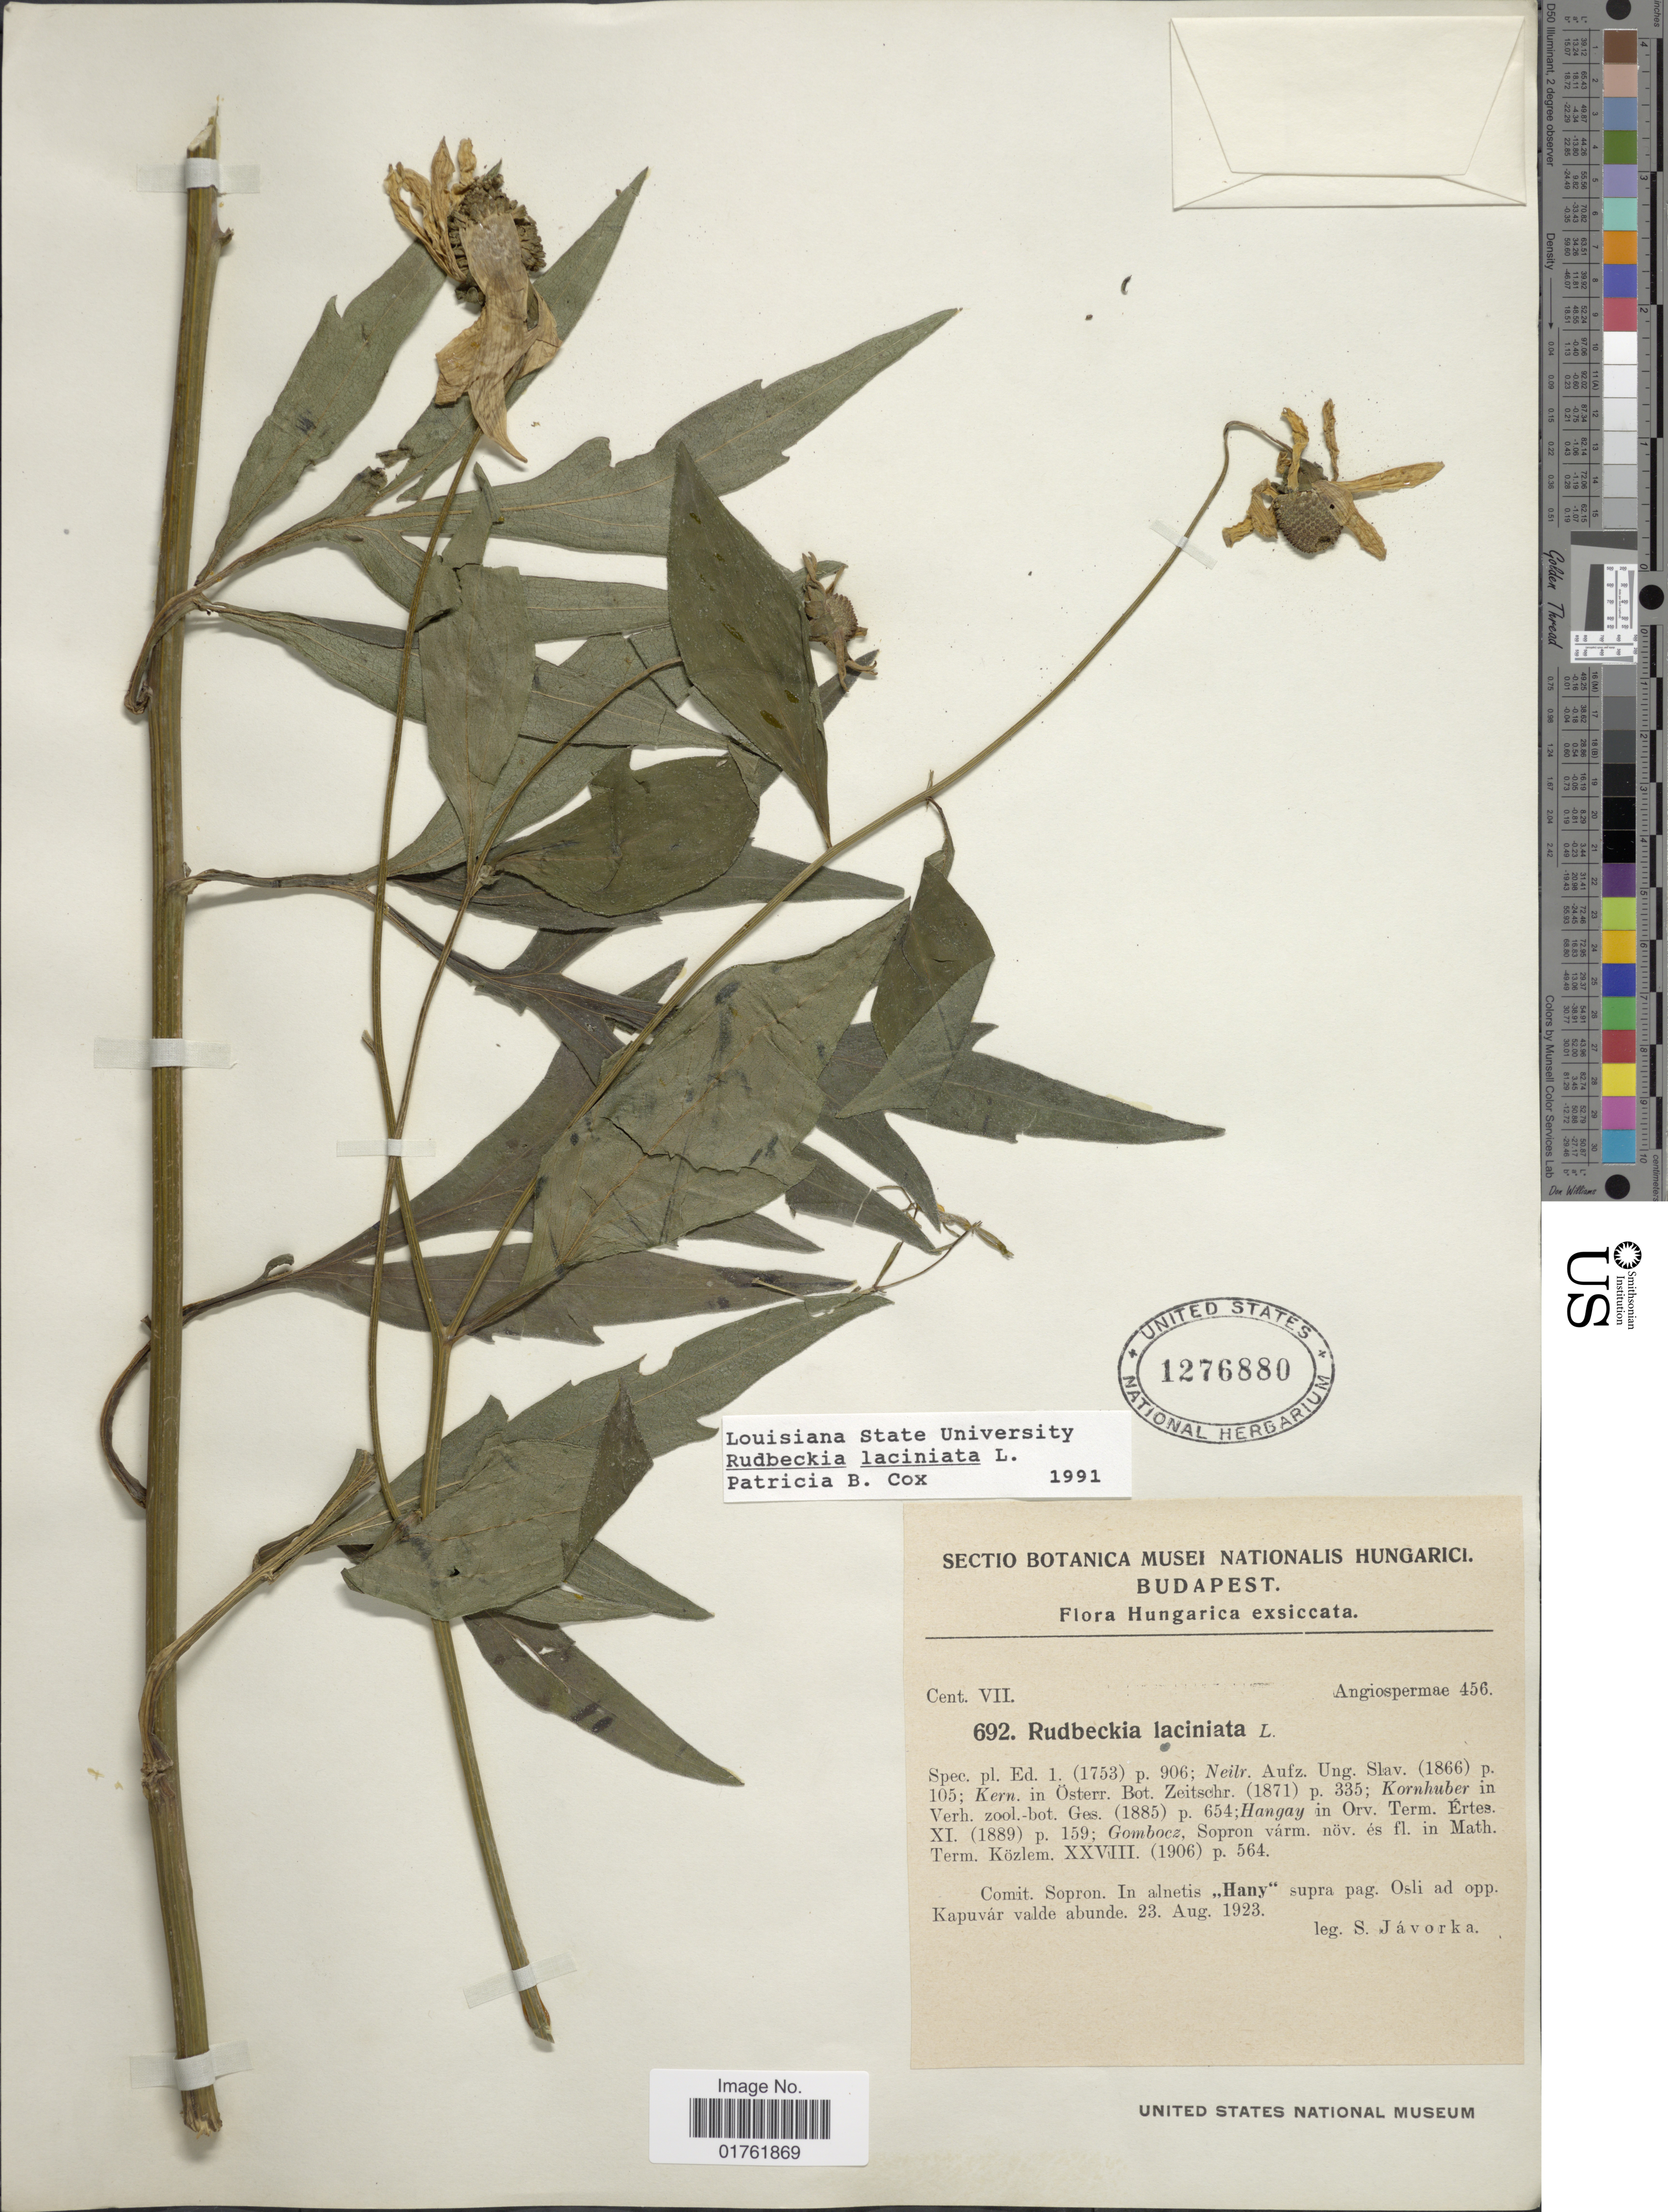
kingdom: Plantae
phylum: Tracheophyta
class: Magnoliopsida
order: Asterales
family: Asteraceae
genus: Rudbeckia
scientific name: Rudbeckia laciniata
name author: L.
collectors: S. Javorka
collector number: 692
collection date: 1923-08-23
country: Hungary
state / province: Sopron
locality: Budapest, In alnetis ,,Hany' supra pag. Osli ad opp. Kapuvár valde abunde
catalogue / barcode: US 1276880